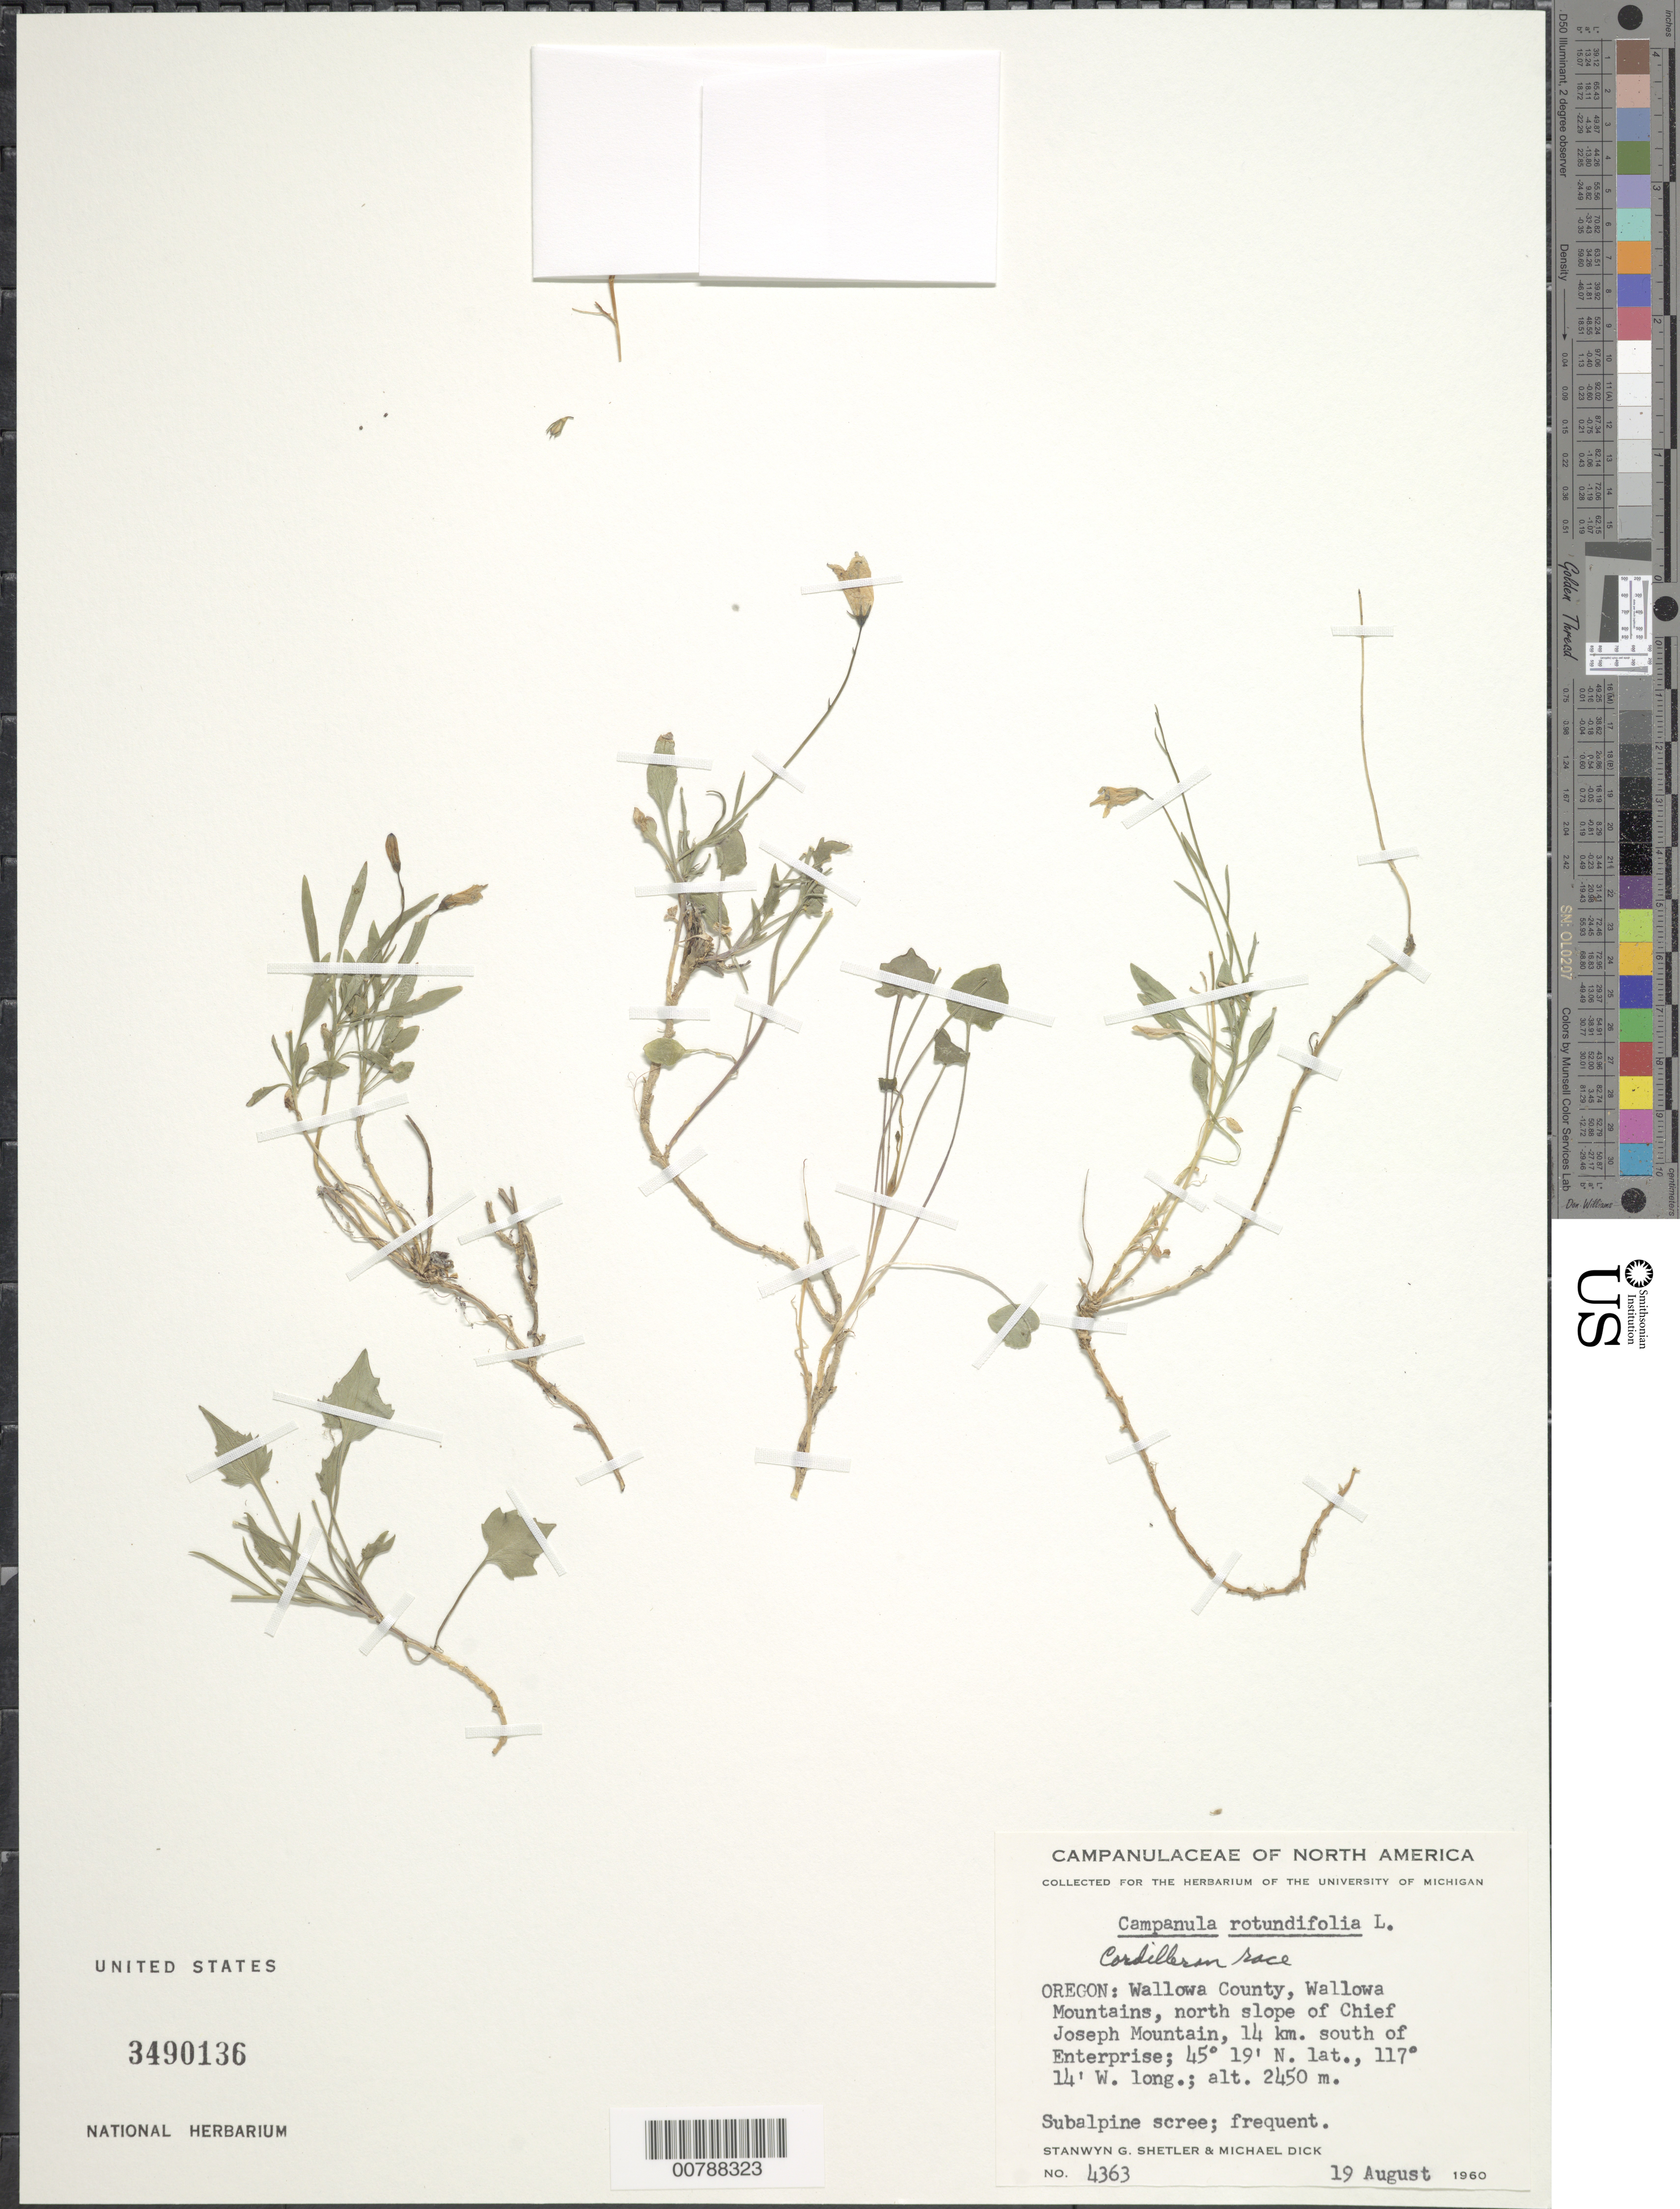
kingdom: Plantae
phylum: Tracheophyta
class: Magnoliopsida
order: Asterales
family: Campanulaceae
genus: Campanula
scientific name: Campanula rotundifolia L. Cordilleran race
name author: L.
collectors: S. Shetler & M. Dick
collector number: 4363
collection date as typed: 19 August 1960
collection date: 1960-08-19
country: United States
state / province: Oregon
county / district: Wallowa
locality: Wallowa Mountains, north slope of Chief Joseph Mountain, 14 km. south of Enterprise.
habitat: Subalpine scree.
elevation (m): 2450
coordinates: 45 19' N, 117 14' W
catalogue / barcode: US 3490136